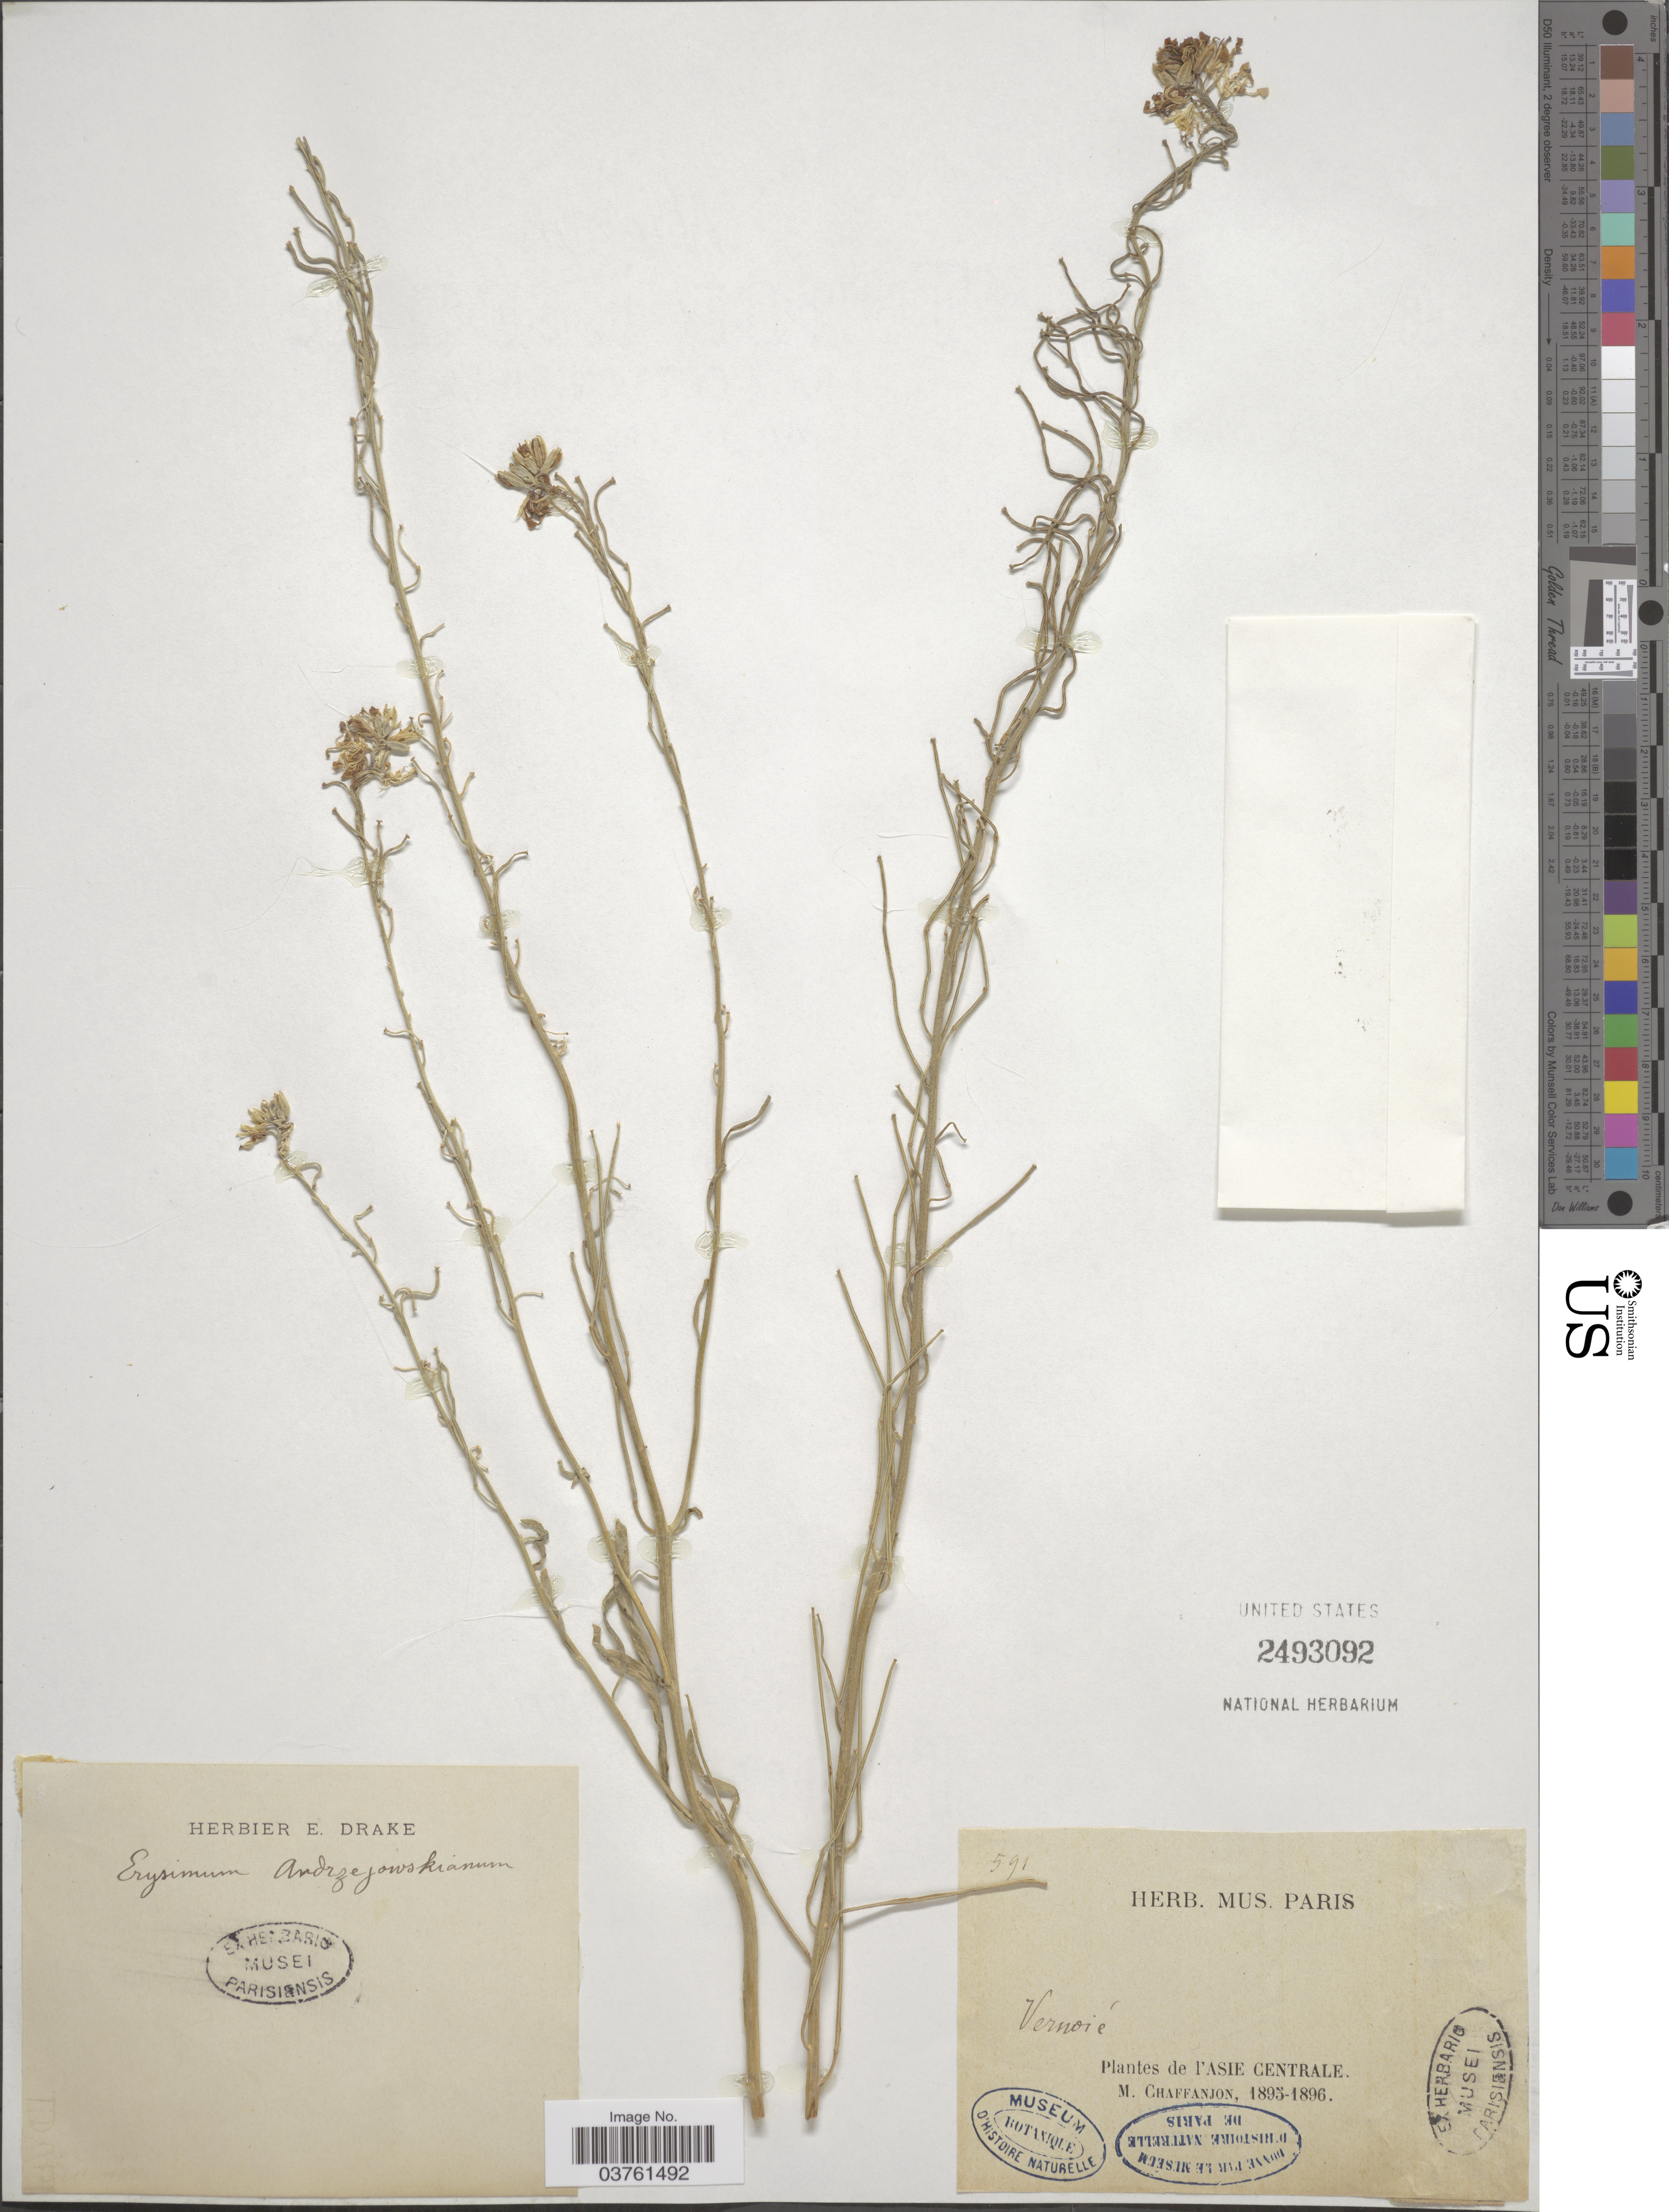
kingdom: Plantae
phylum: Tracheophyta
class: Magnoliopsida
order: Brassicales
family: Brassicaceae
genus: Erysimum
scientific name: Erysimum andrzejowskianum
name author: DC.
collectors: M. Chaffanjon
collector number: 591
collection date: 1895/1896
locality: Vernoié. L'asie Centrale.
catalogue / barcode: US 2493092